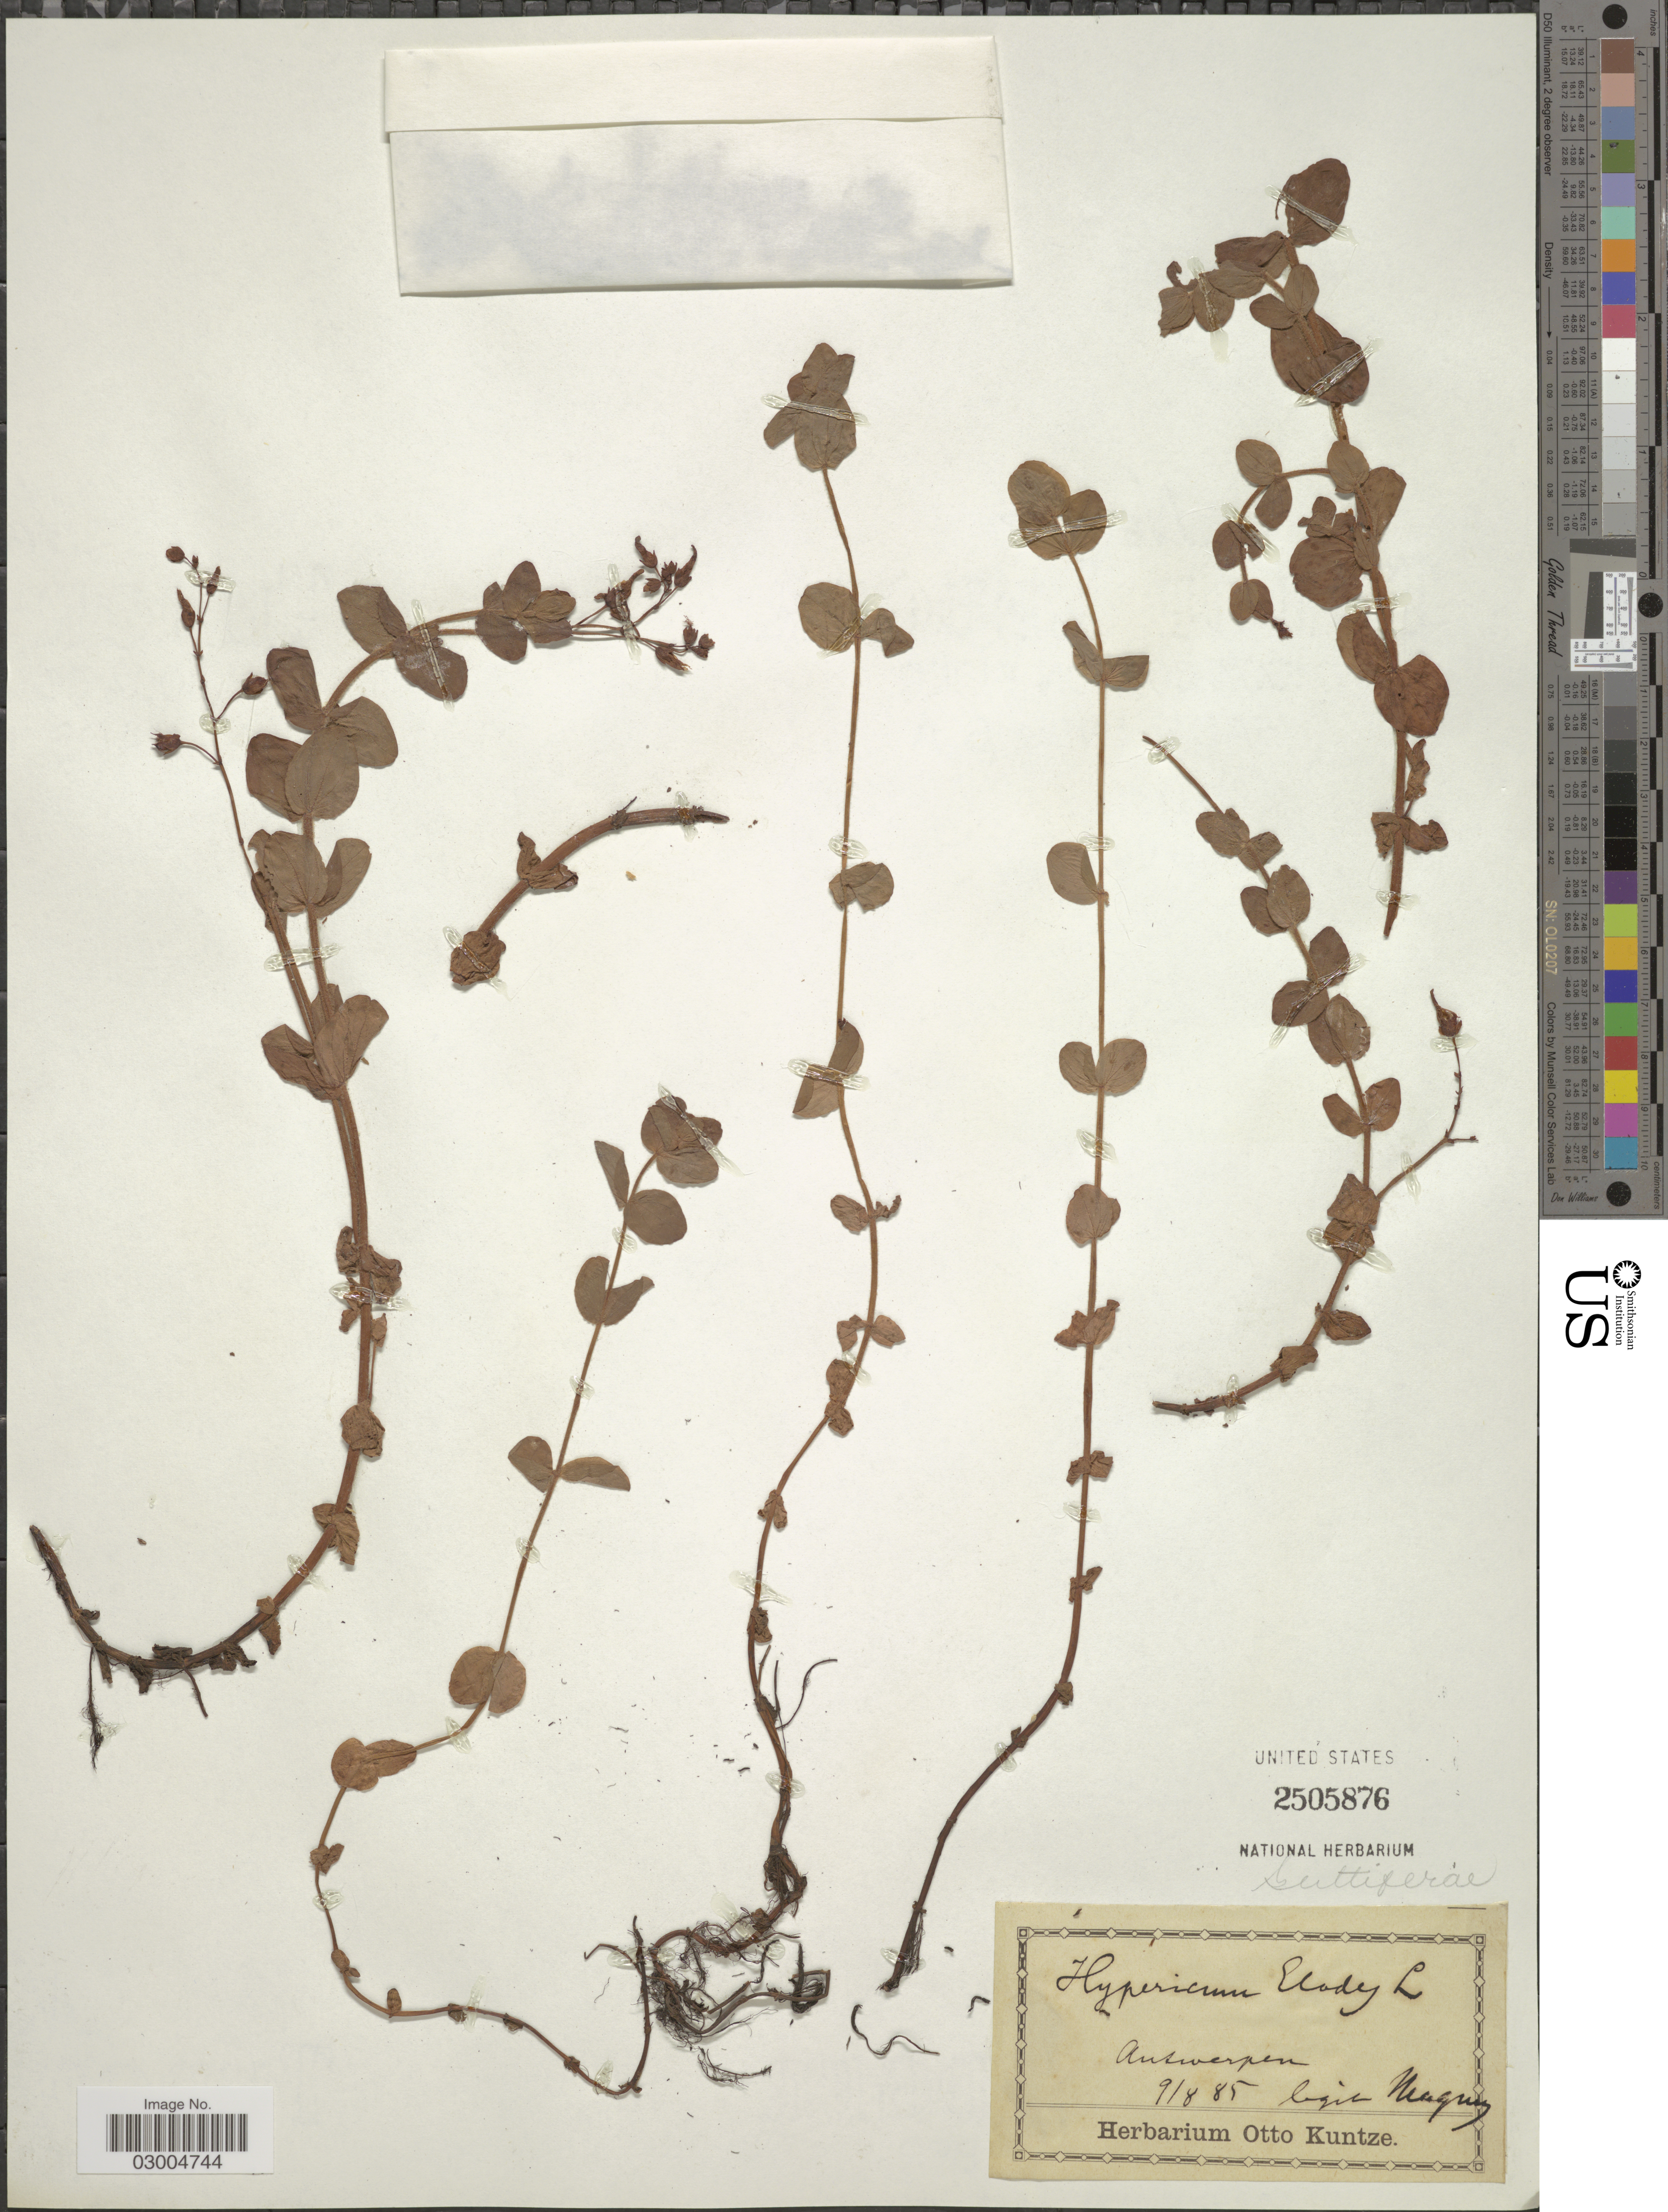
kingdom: Plantae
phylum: Tracheophyta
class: Magnoliopsida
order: Malpighiales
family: Hypericaceae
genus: Hypericum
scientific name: Hypericum elodes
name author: L.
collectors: Magnus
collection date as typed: Transcribed d/m/y: 9/8/85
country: Belgium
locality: Antwerpen.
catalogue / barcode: US 2505876